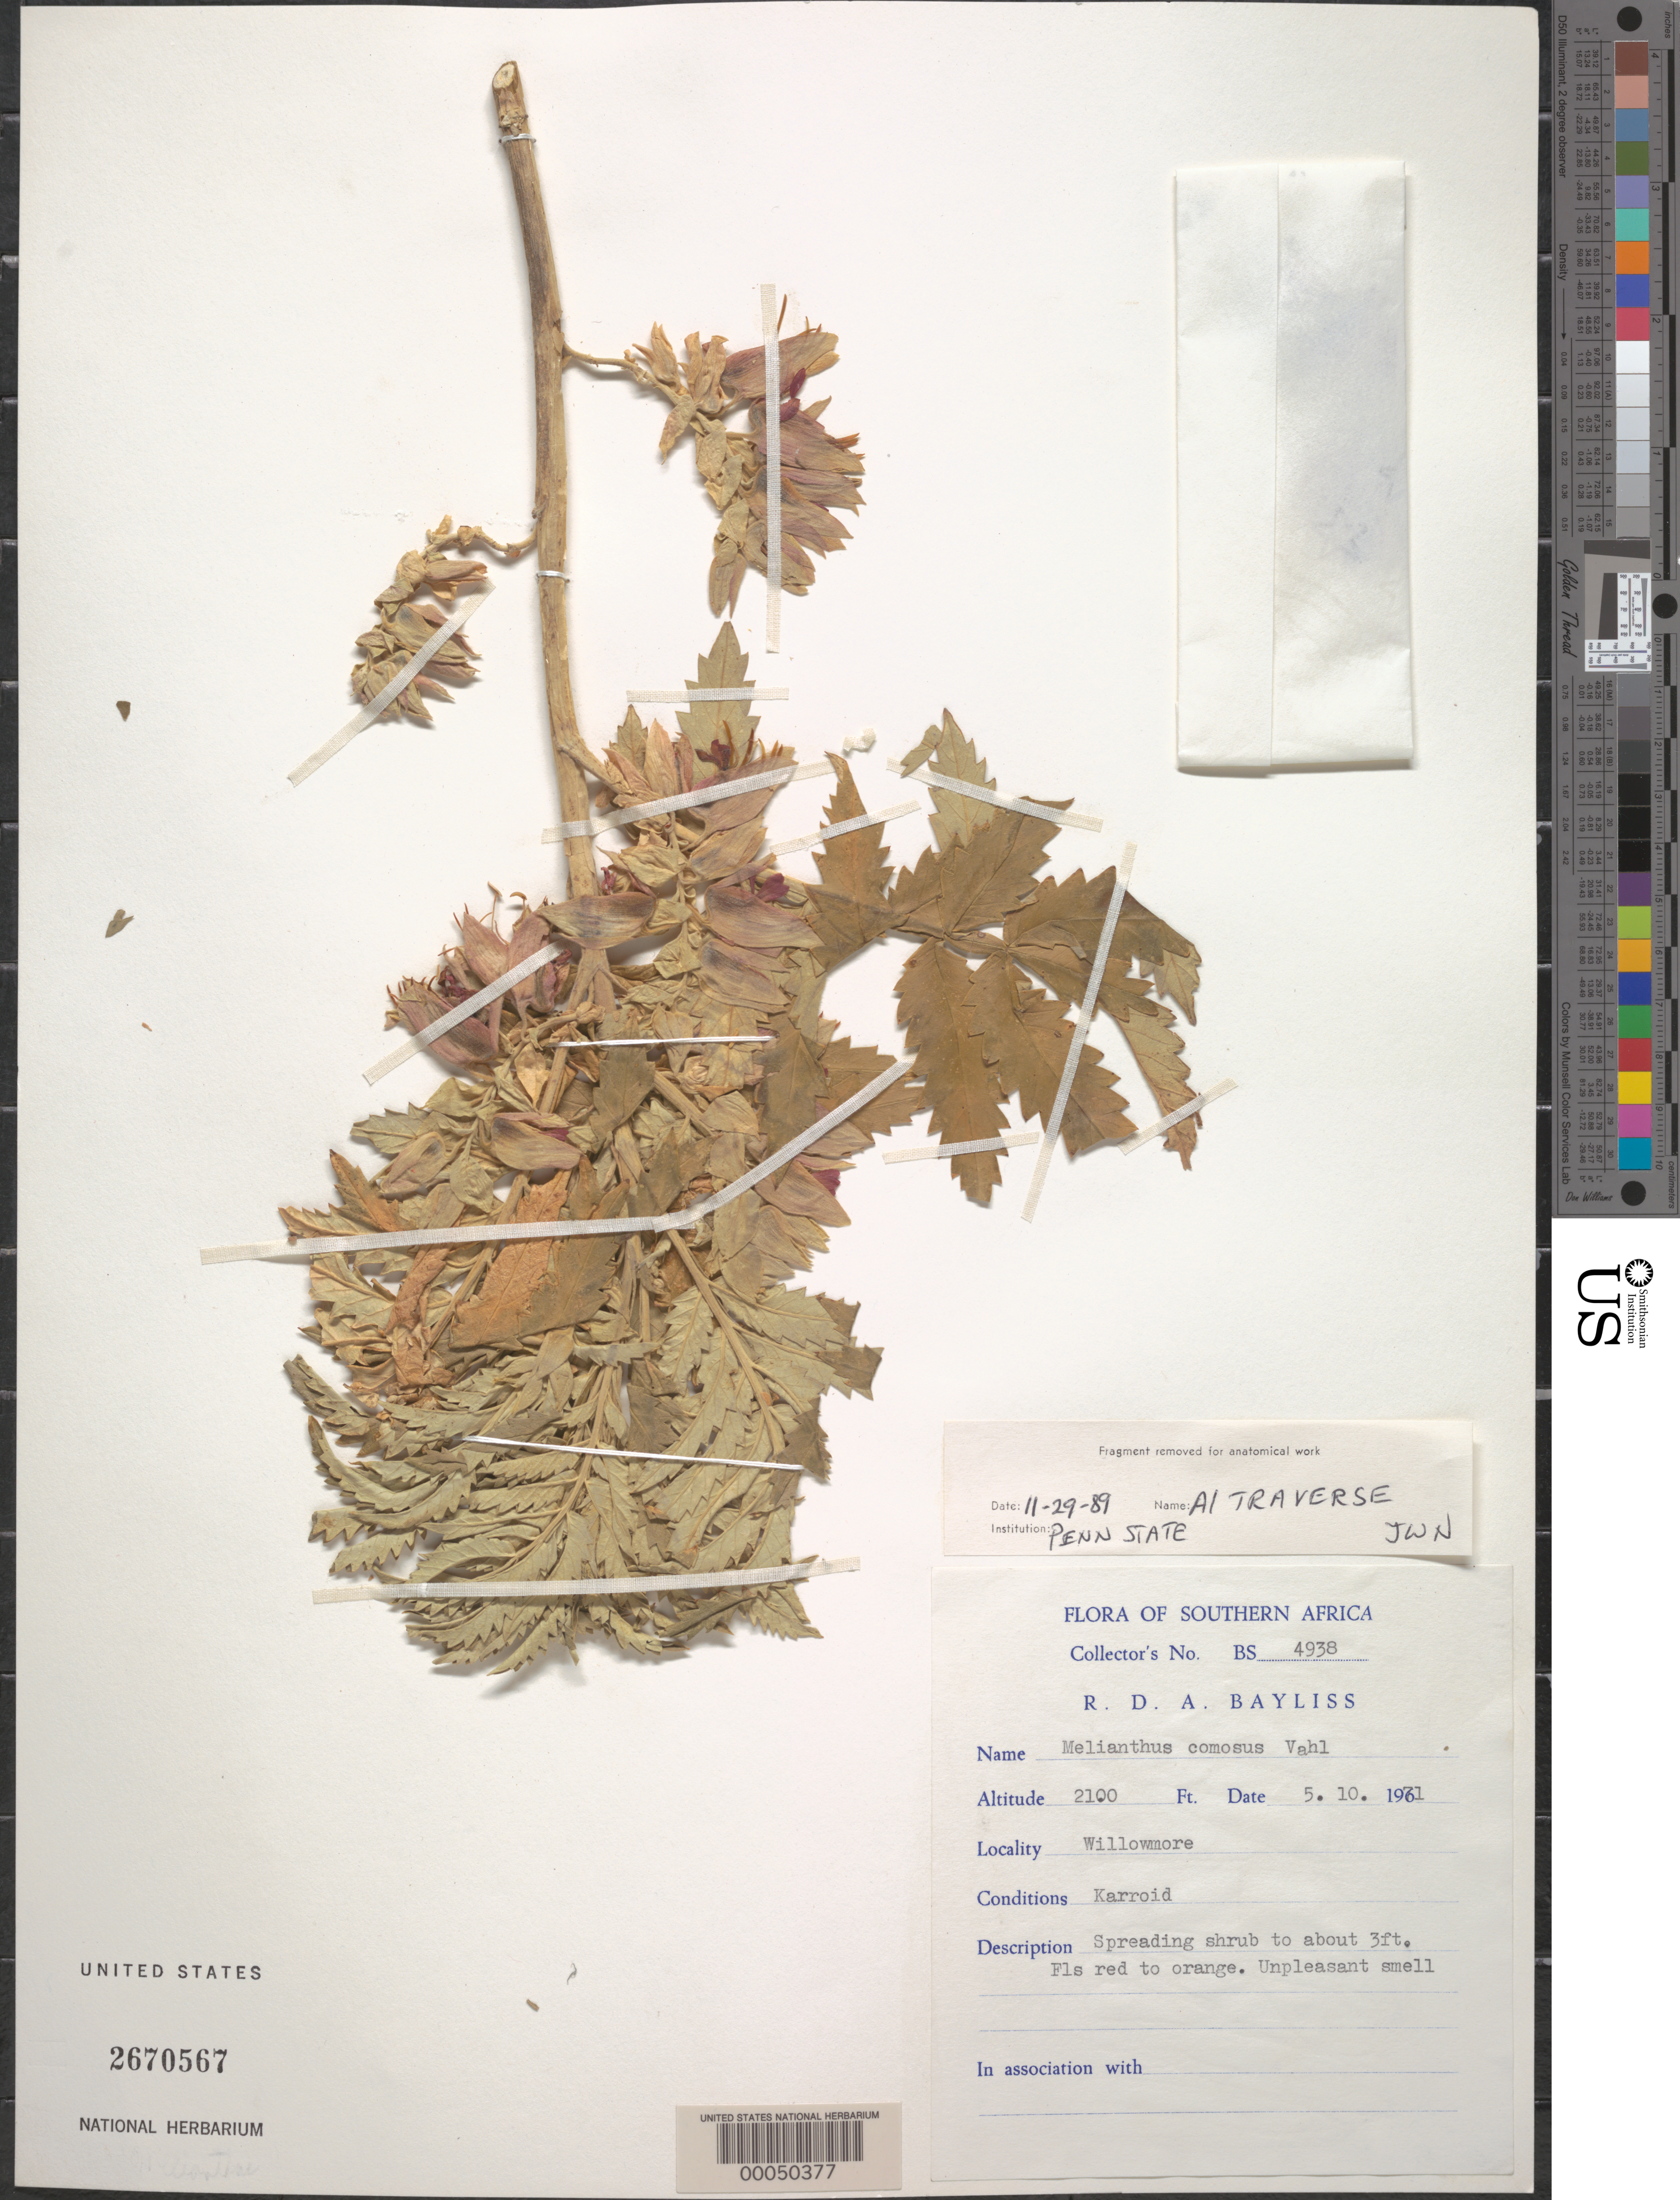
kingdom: Plantae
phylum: Tracheophyta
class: Magnoliopsida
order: Geraniales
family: Melianthaceae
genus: Melianthus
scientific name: Melianthus comosus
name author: Vahl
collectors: R. D. Bayliss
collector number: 4938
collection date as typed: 05 Oct 1971 or 10 May 1961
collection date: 1961-05-10 or 1971-10-05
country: South Africa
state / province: Eastern Cape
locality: Willowmore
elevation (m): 640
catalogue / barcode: US 2670567